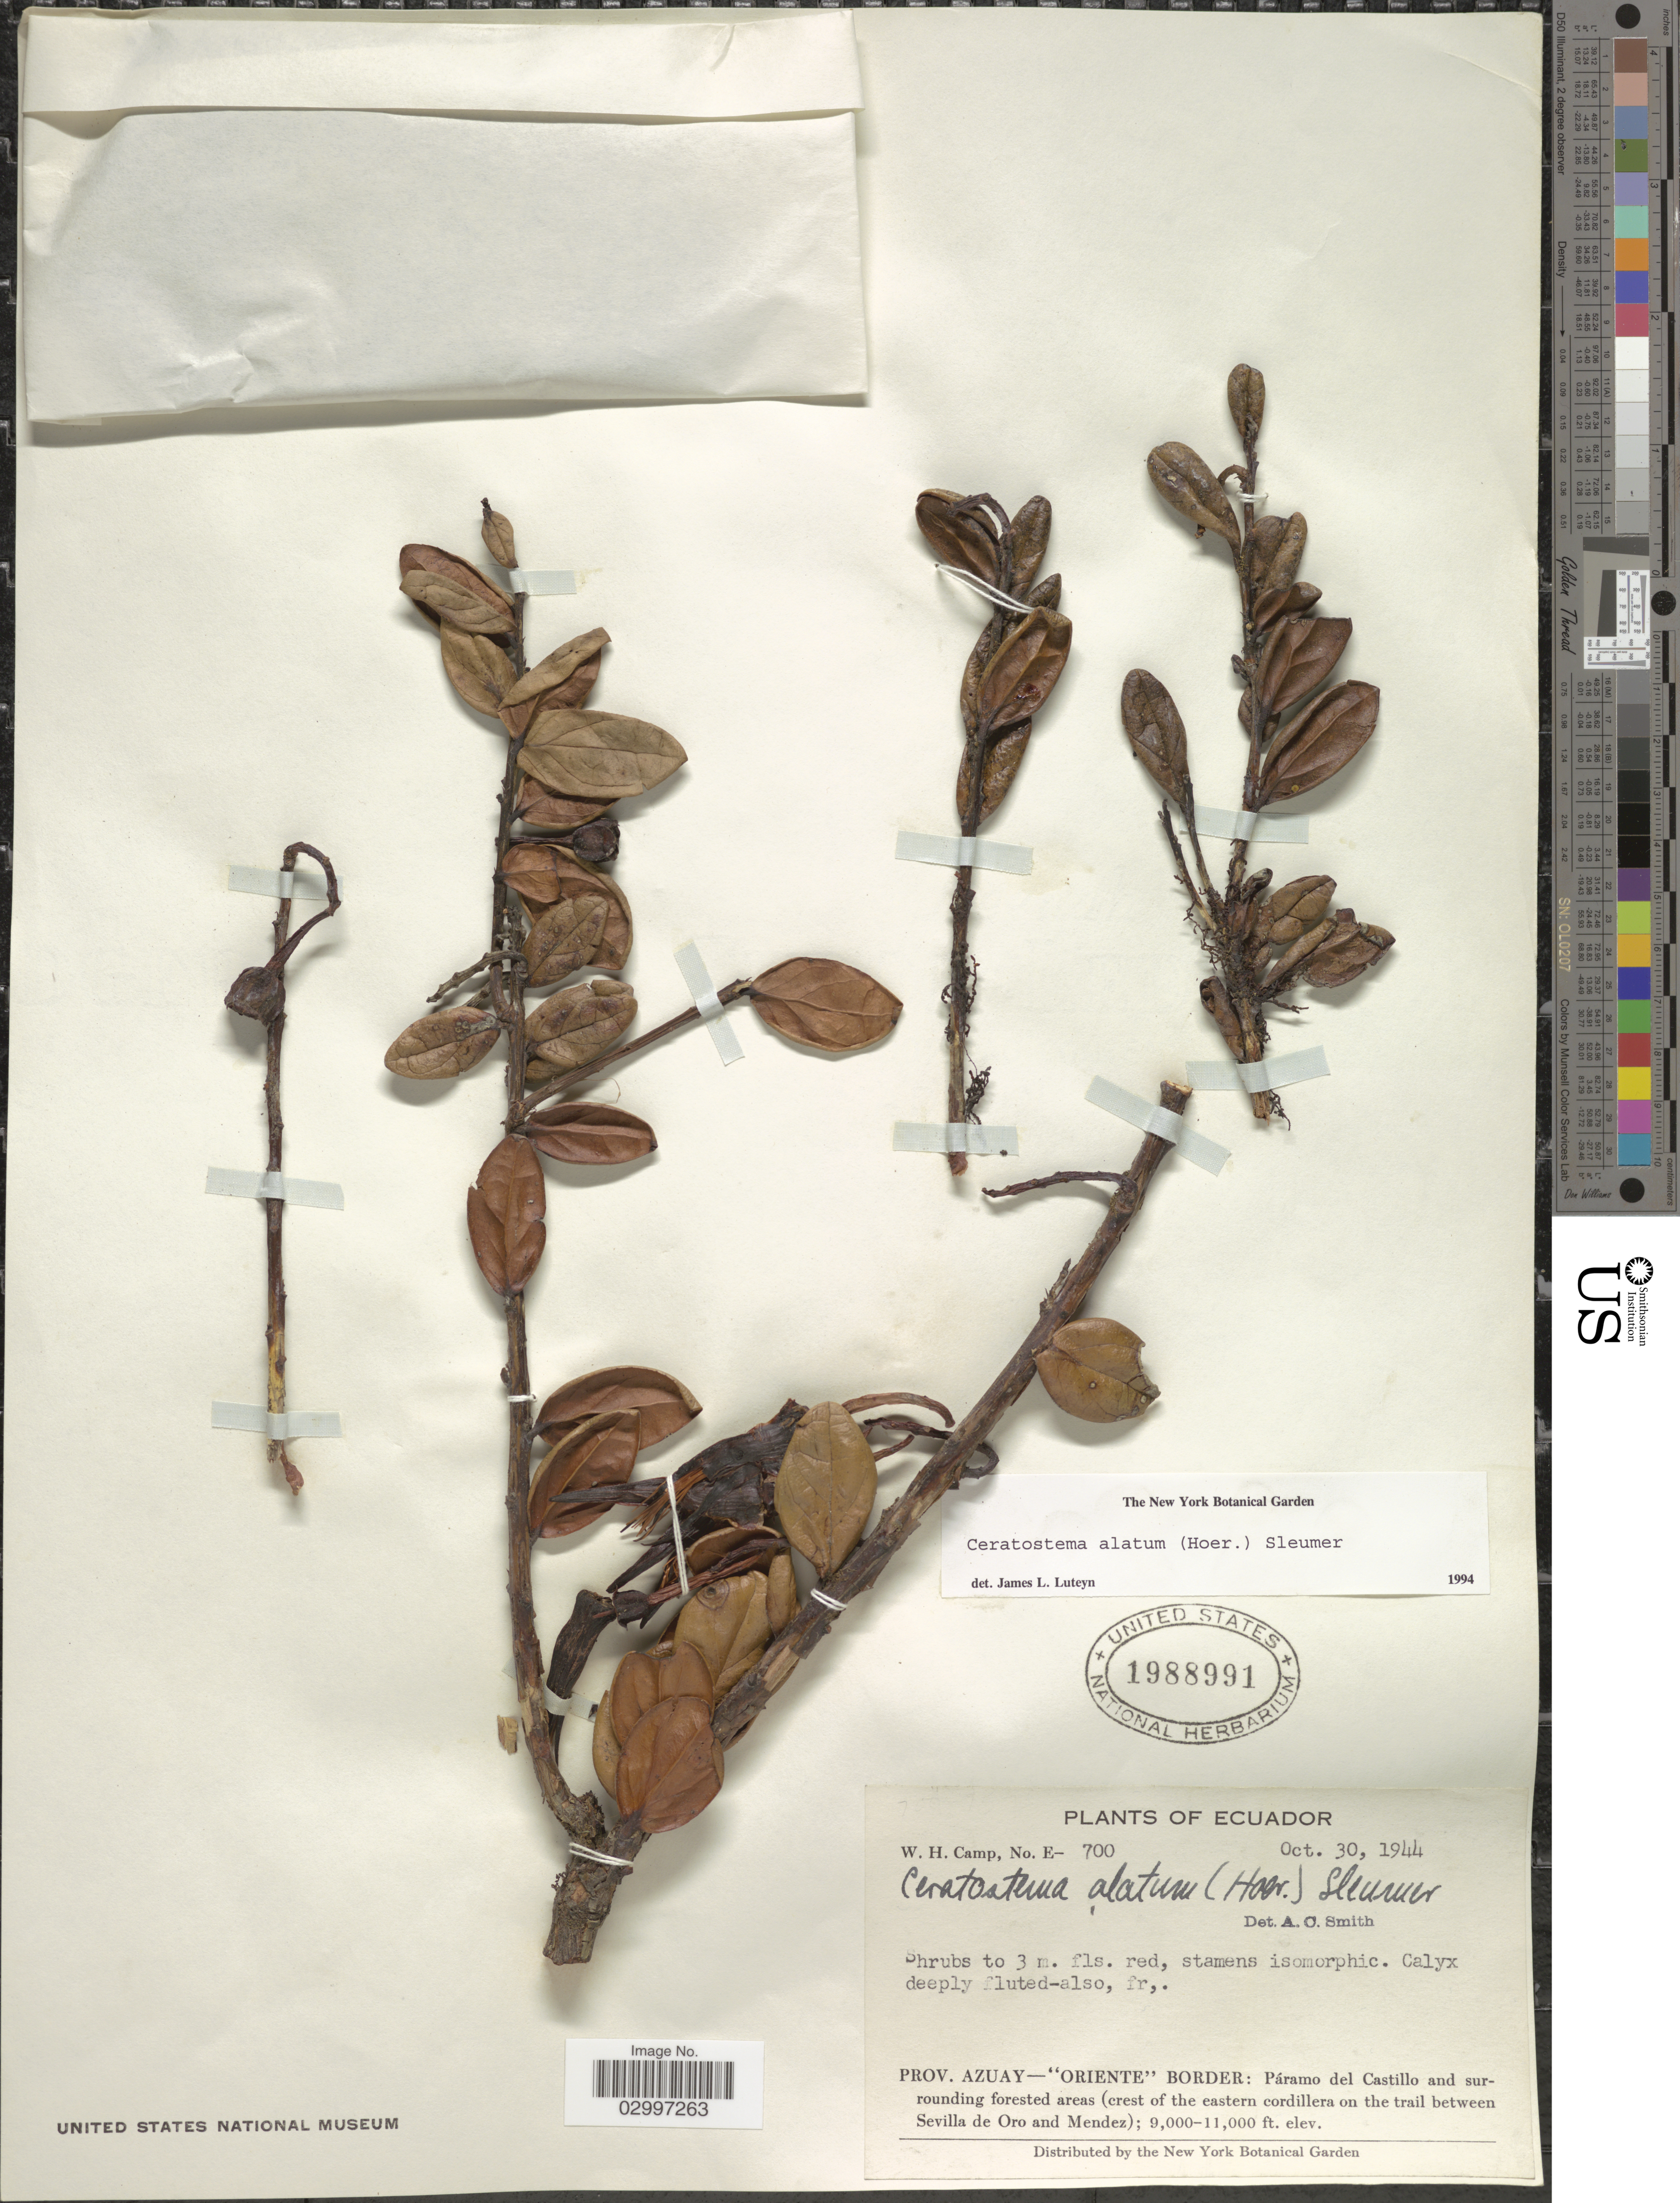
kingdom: Plantae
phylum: Tracheophyta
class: Magnoliopsida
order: Ericales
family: Ericaceae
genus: Ceratostema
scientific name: Ceratostema alatum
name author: (Hoerold) Sleumer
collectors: W. H. Camp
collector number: E-700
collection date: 1944-10-30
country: Ecuador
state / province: Azuay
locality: Oriente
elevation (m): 2743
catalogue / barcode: US 1988991